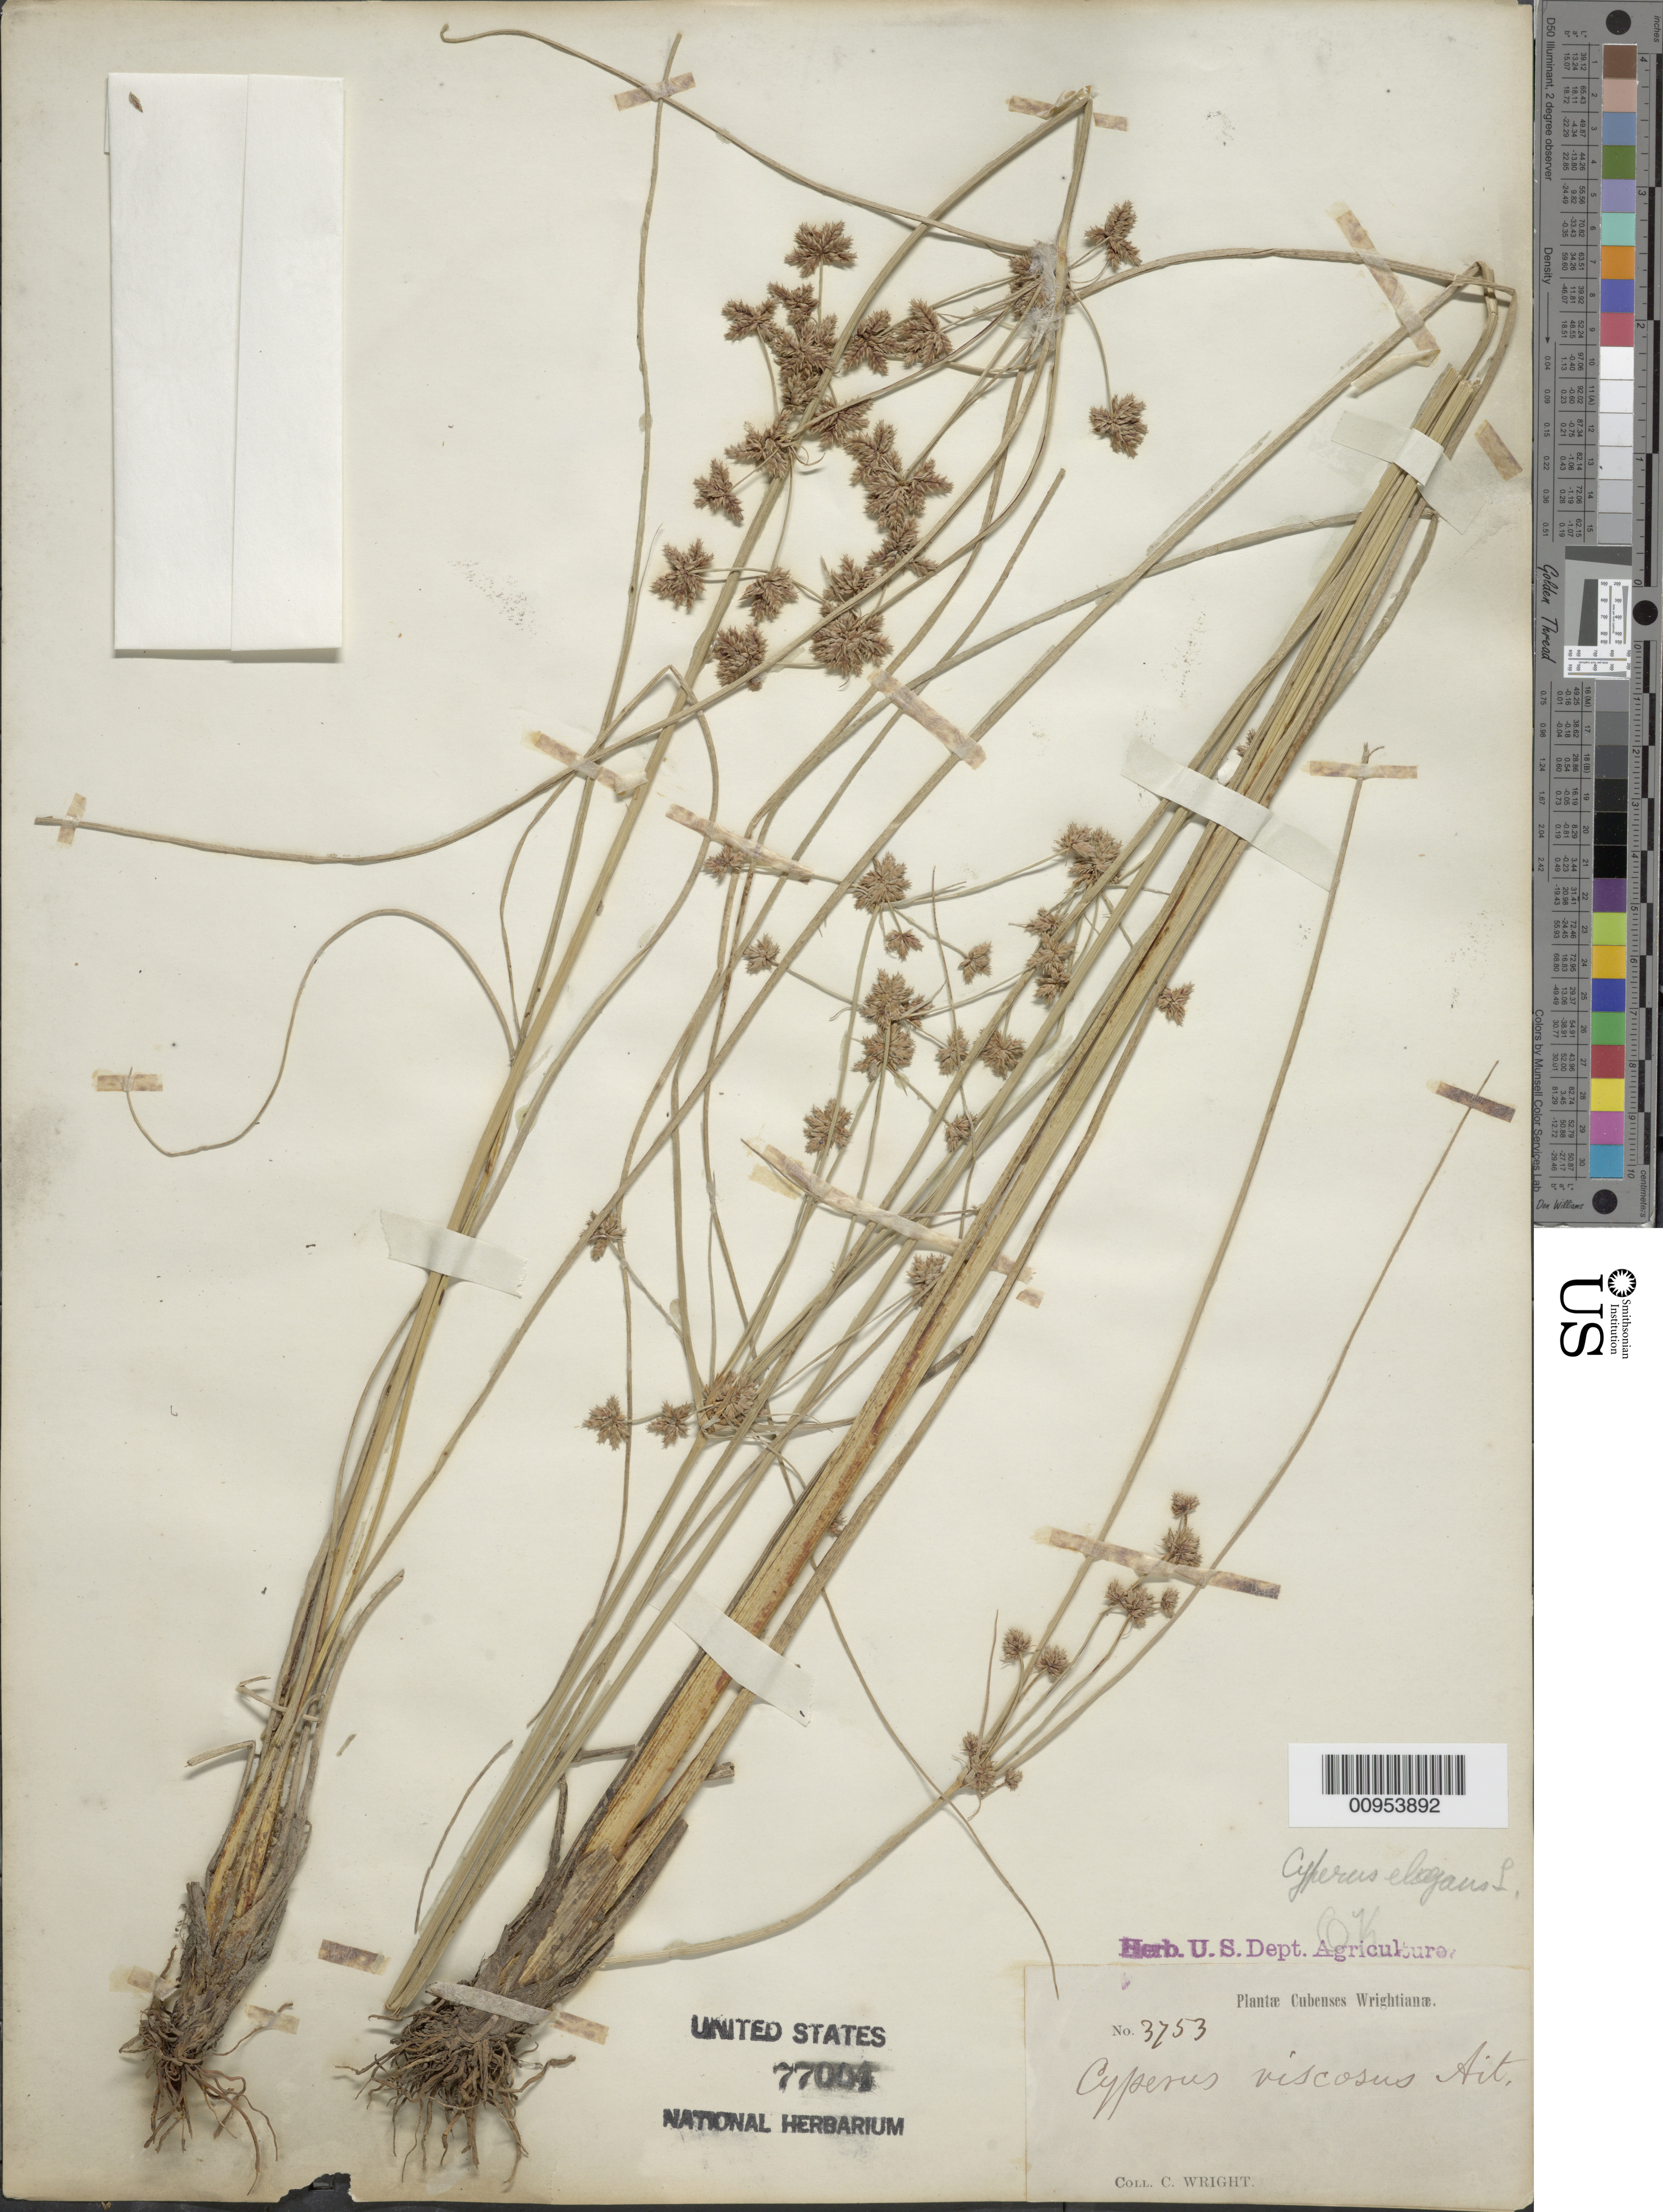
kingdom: Plantae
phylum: Tracheophyta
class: Liliopsida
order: Poales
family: Cyperaceae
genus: Cyperus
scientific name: Cyperus elegans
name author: L.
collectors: C. Wright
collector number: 3753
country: Cuba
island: Cuba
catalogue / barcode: US 77004